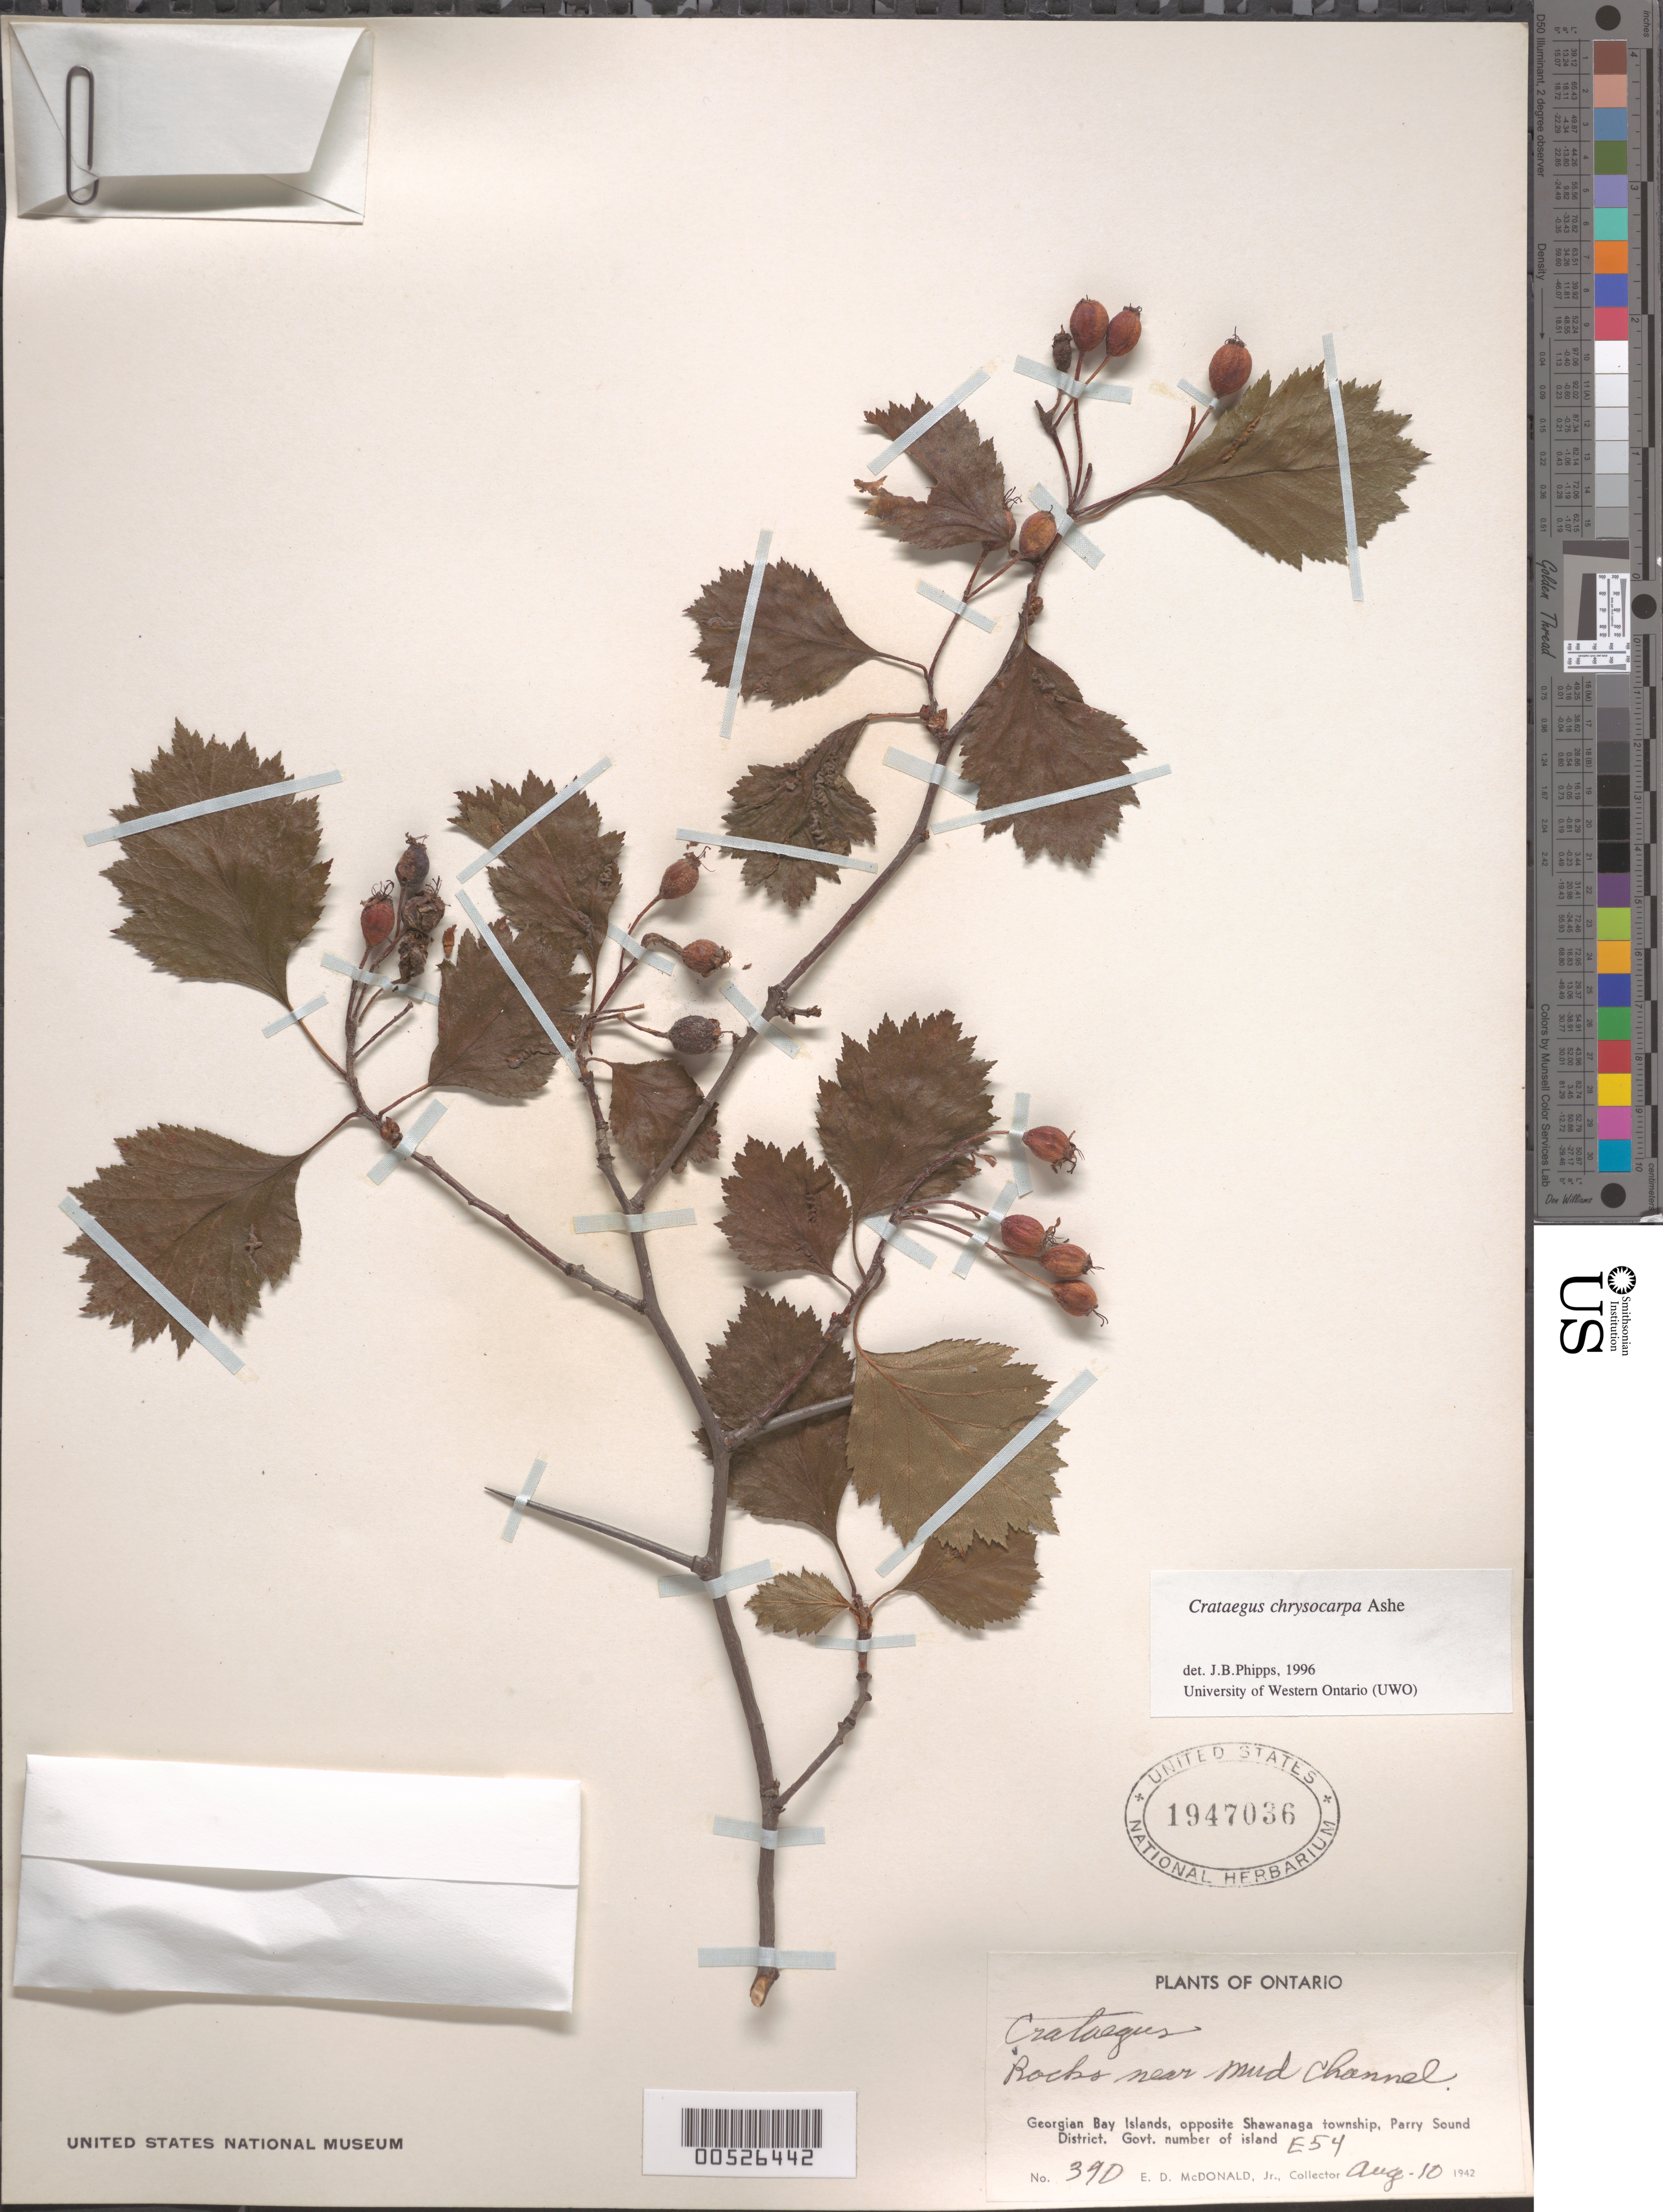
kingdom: Plantae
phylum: Tracheophyta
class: Magnoliopsida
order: Rosales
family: Rosaceae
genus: Crataegus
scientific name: Crataegus chrysocarpa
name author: Ashe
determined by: Phipps, James B., (UWO), University of Western Ontario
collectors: E. D. McDonald Jr.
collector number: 390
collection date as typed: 10 Aug 1942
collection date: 1942-08-10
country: Canada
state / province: Ontario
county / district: Parry Sound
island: Big Island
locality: Opposite Shawanaga township. Govt. number of island: E54. [County questionable]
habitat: Rocks near mud channel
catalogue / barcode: US 1947036